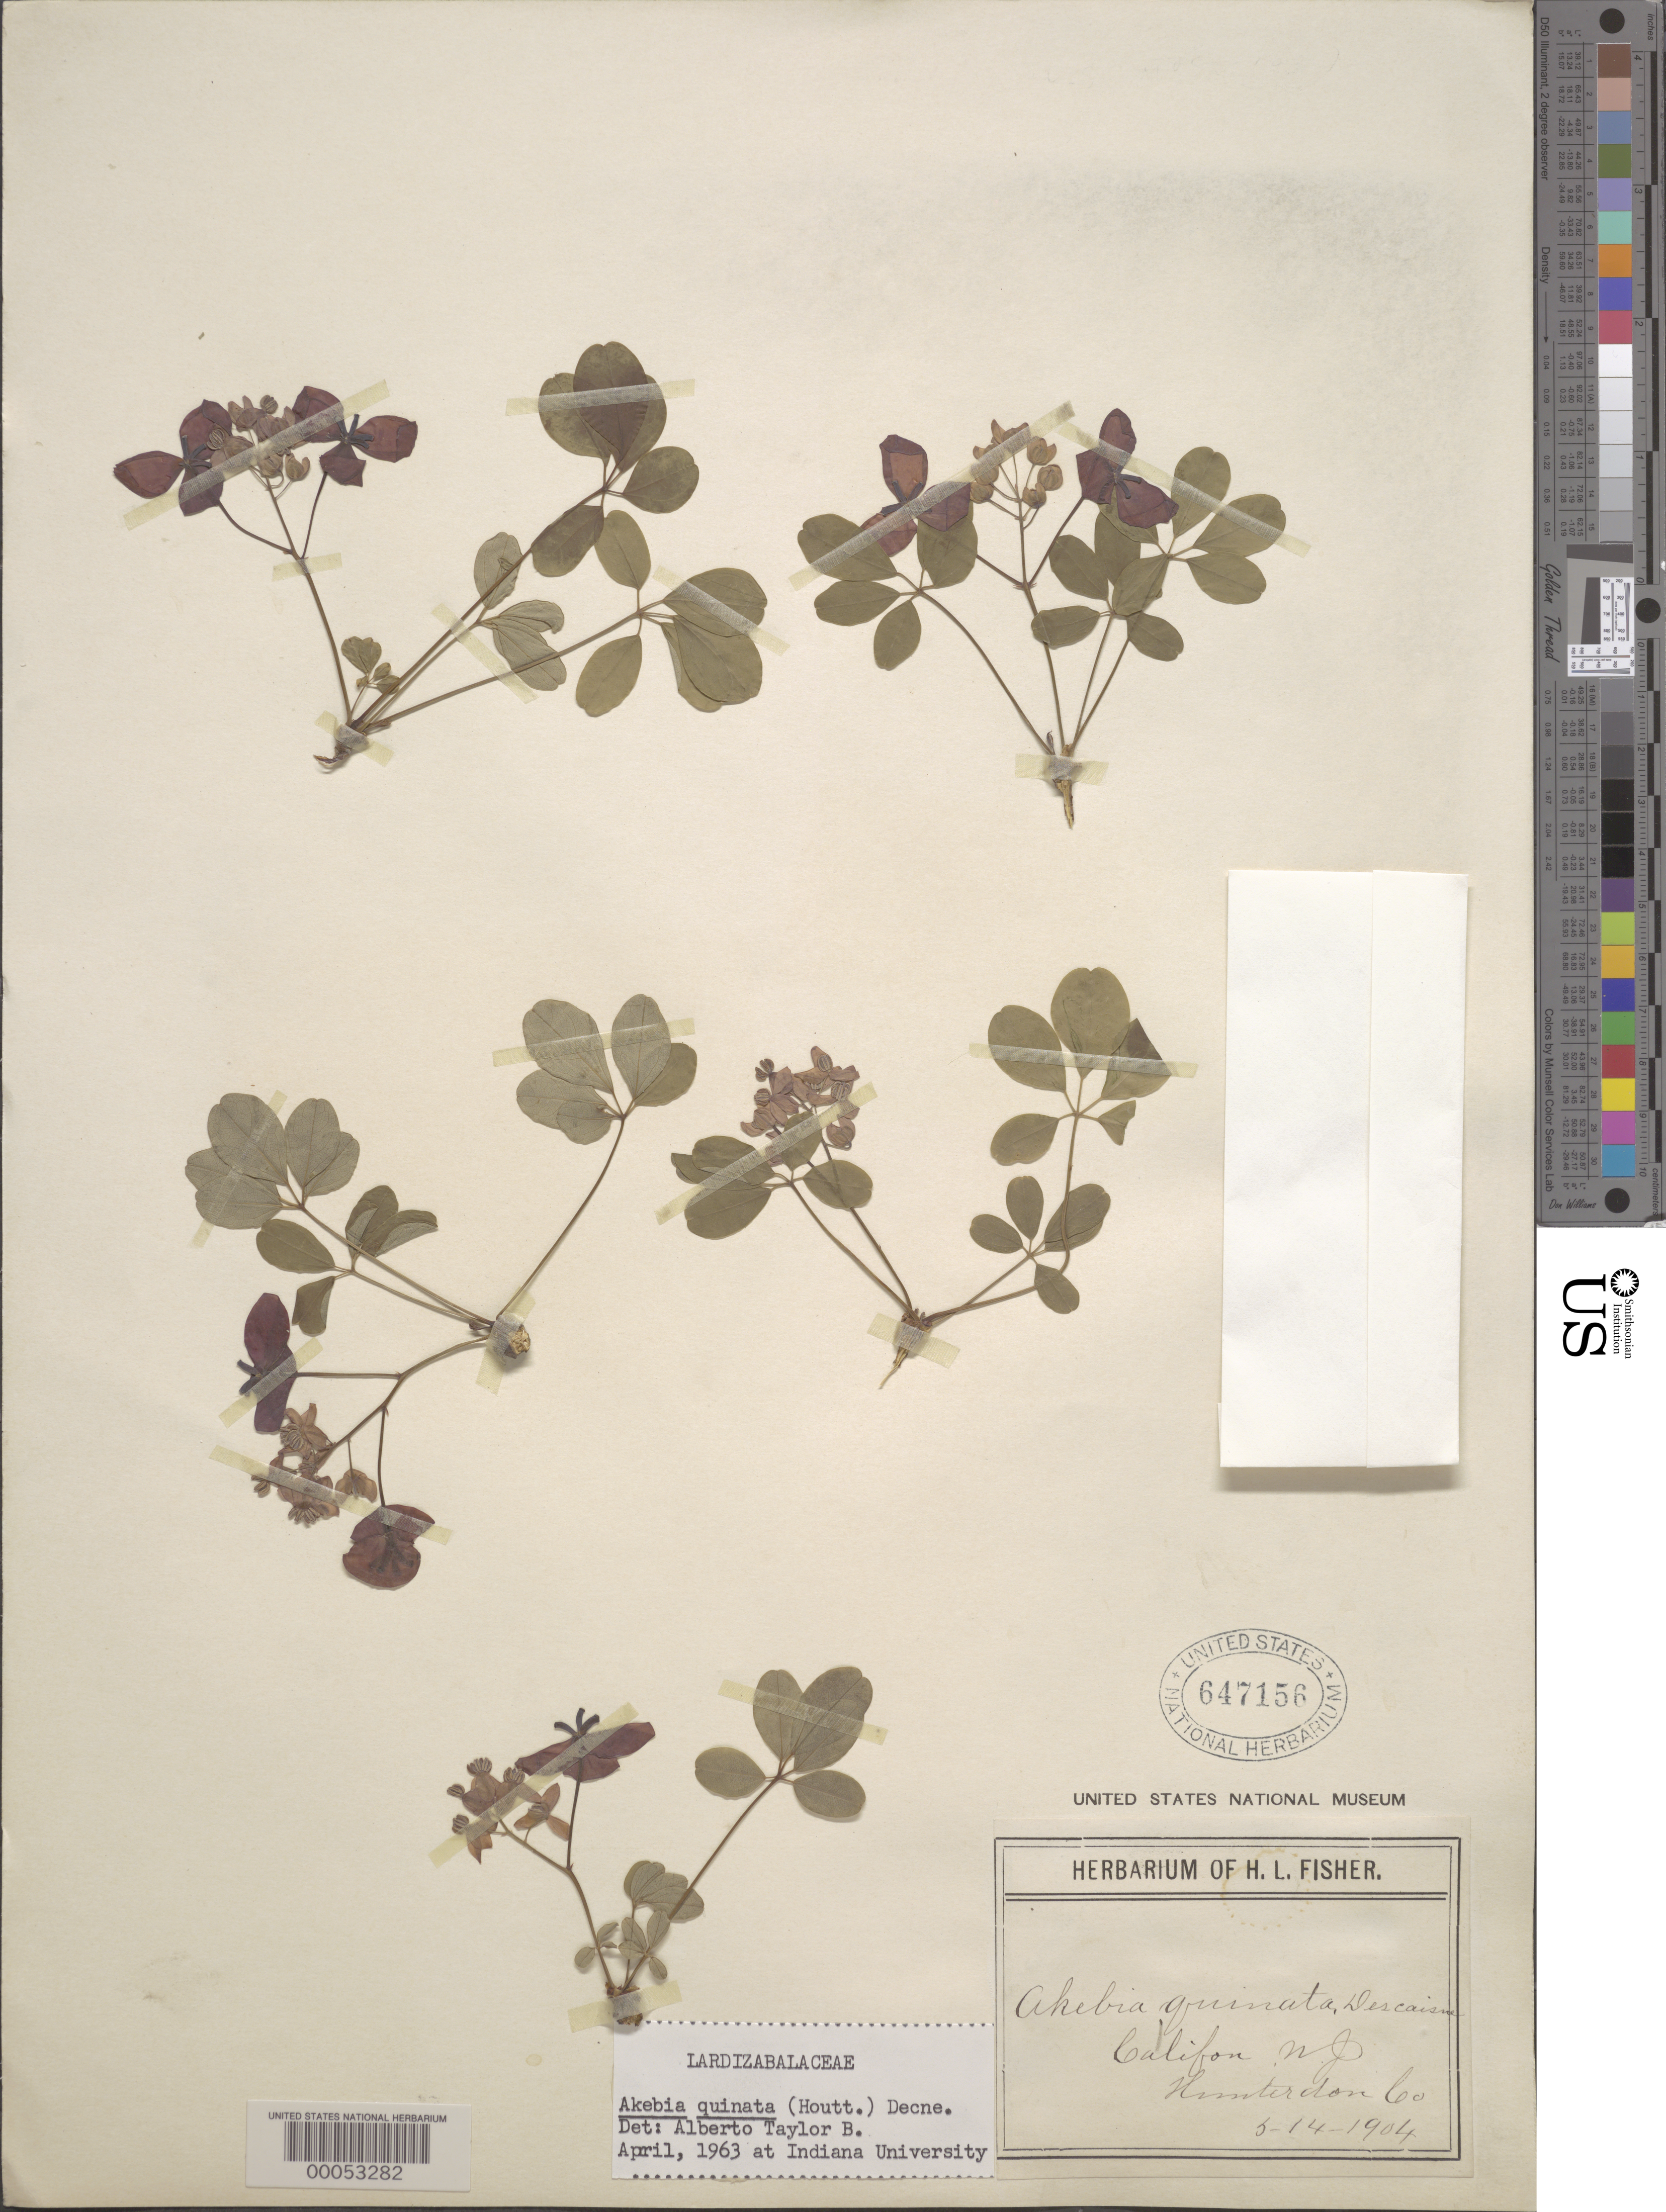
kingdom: Plantae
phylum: Tracheophyta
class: Magnoliopsida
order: Ranunculales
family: Lardizabalaceae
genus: Akebia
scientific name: Akebia quinata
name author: (Houtt.) Decne.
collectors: H. L. Fisher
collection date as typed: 14 May 1904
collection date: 1904-05-14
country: United States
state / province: New Jersey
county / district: Hunterdon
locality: Califon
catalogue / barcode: US 647156